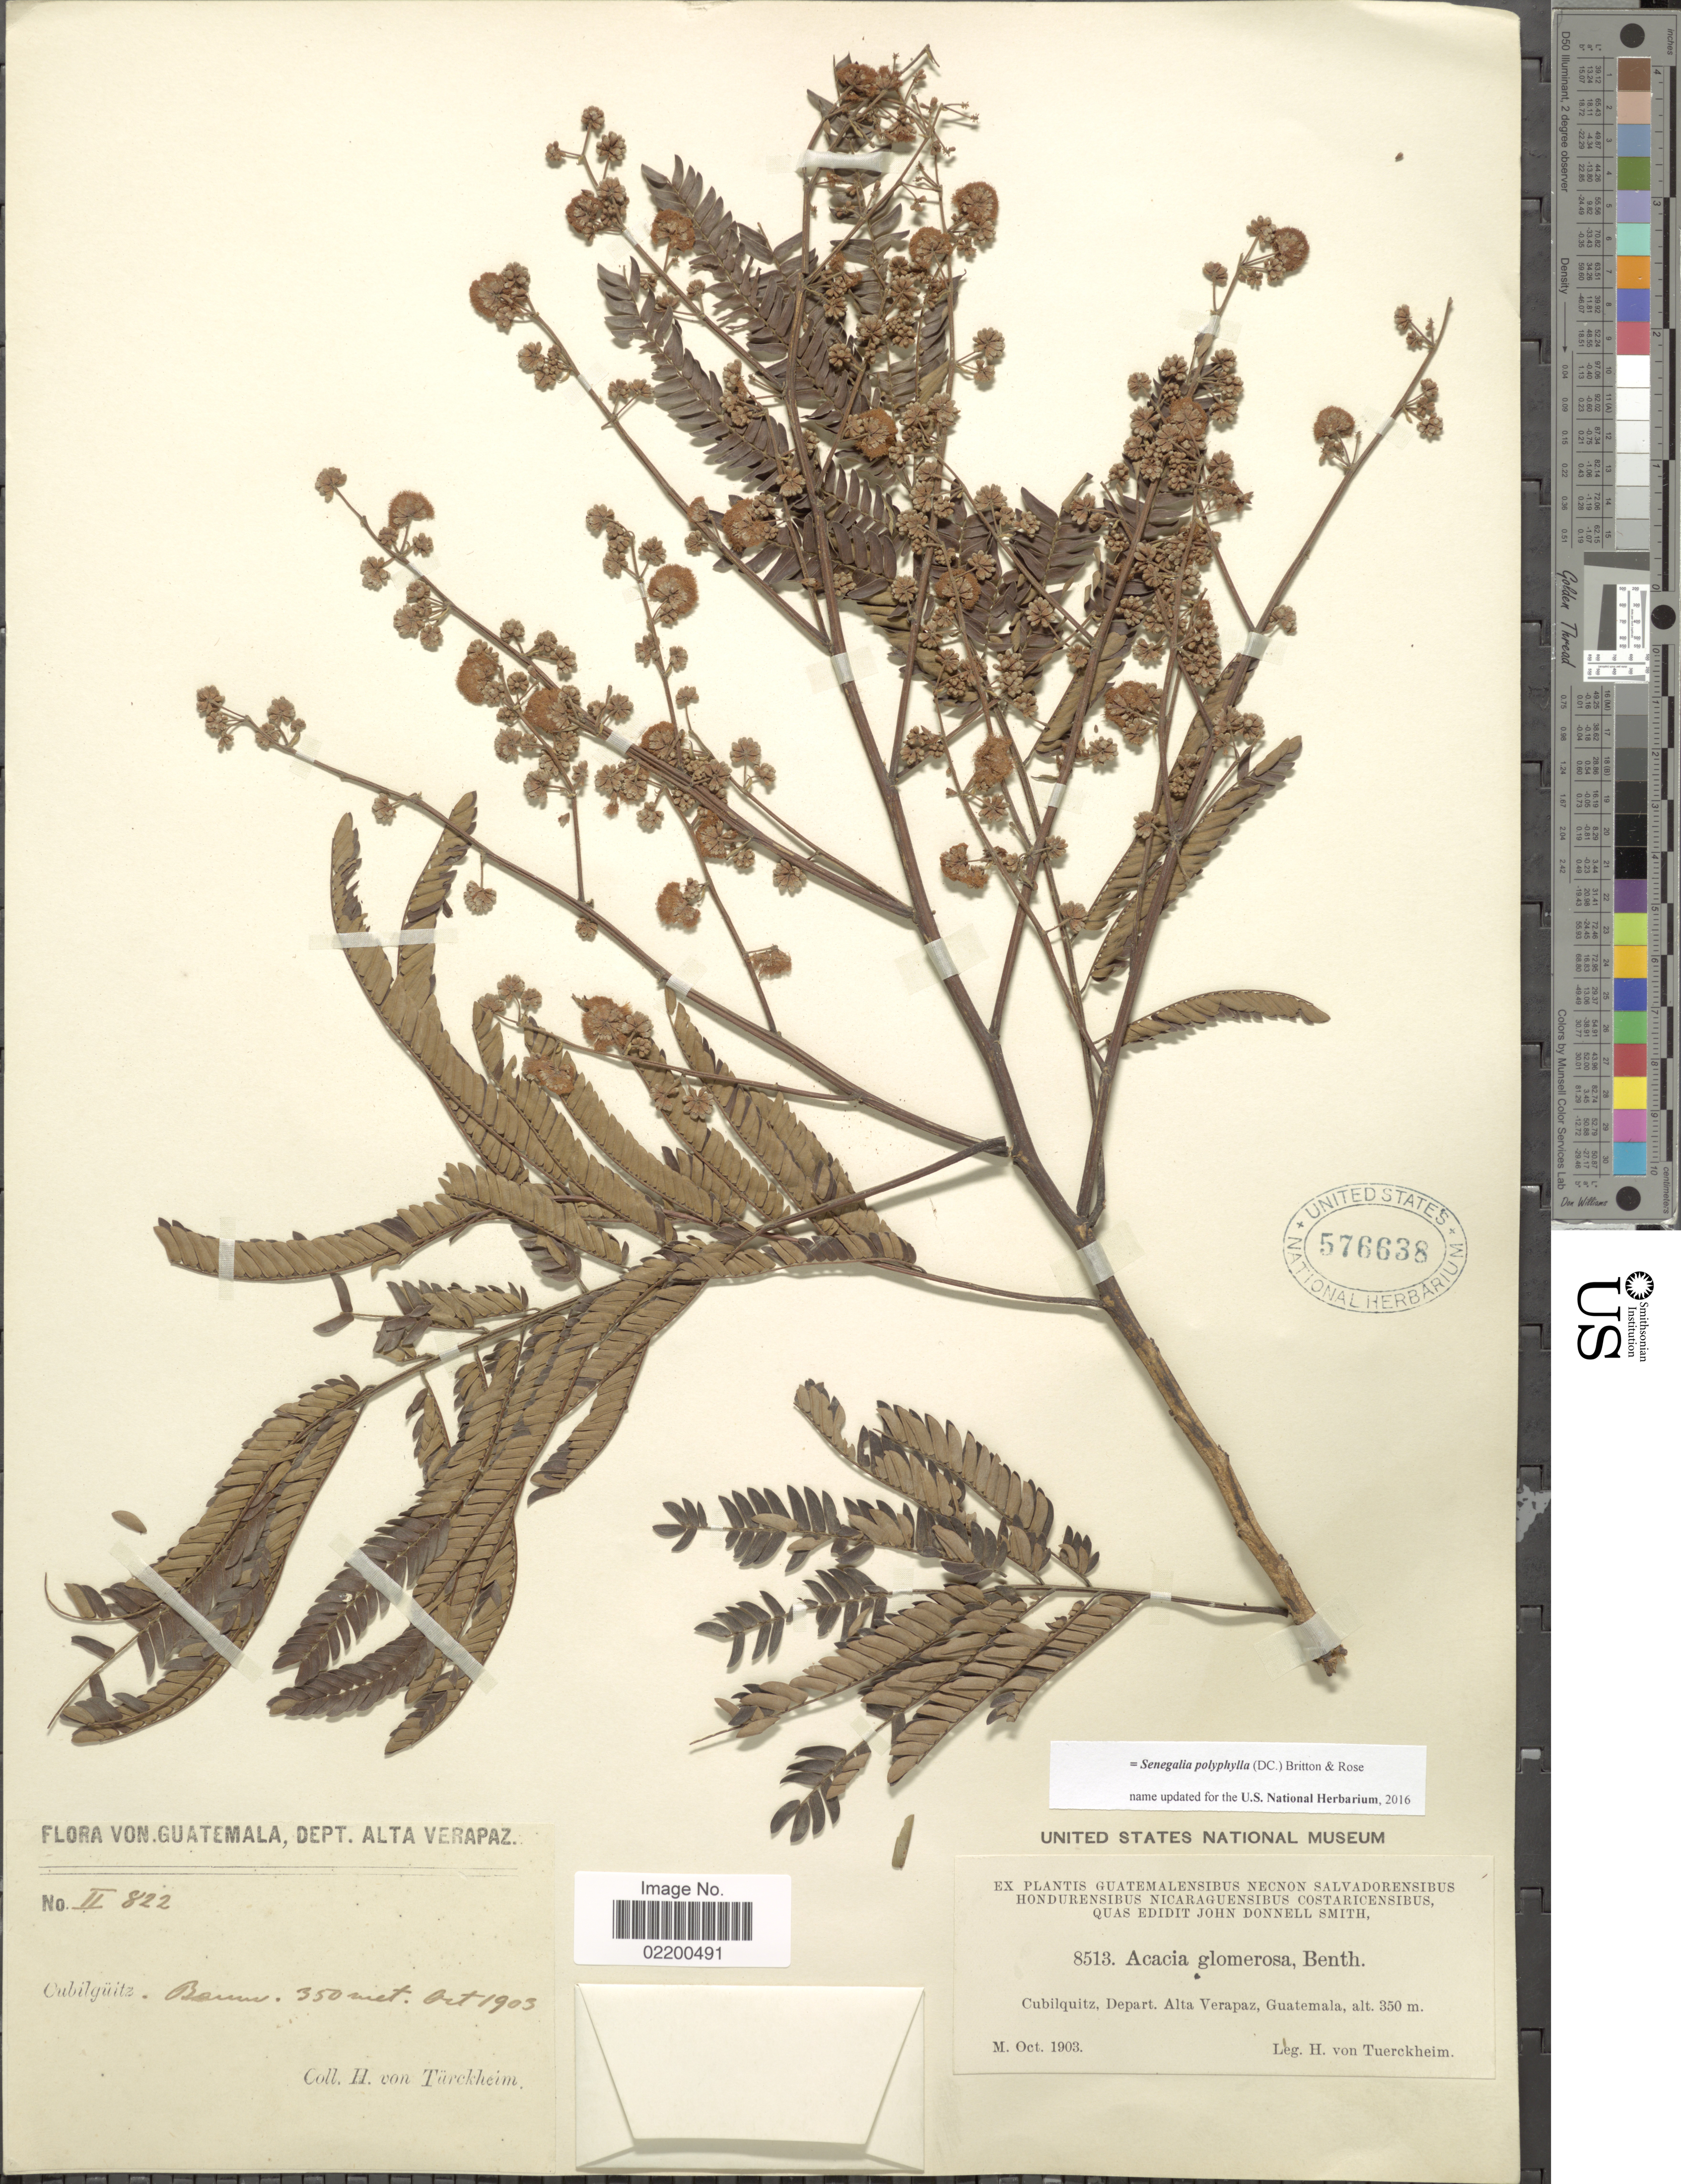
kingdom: Plantae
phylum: Tracheophyta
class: Magnoliopsida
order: Fabales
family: Fabaceae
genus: Senegalia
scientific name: Senegalia polyphylla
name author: (DC.) Britton & Rose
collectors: H. von Türckheim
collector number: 8513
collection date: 1903-10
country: Guatemala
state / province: Alta Verapaz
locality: Cubilquitz, Depart. Alta Verapaz, Guatemala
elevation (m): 350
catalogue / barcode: US 576638